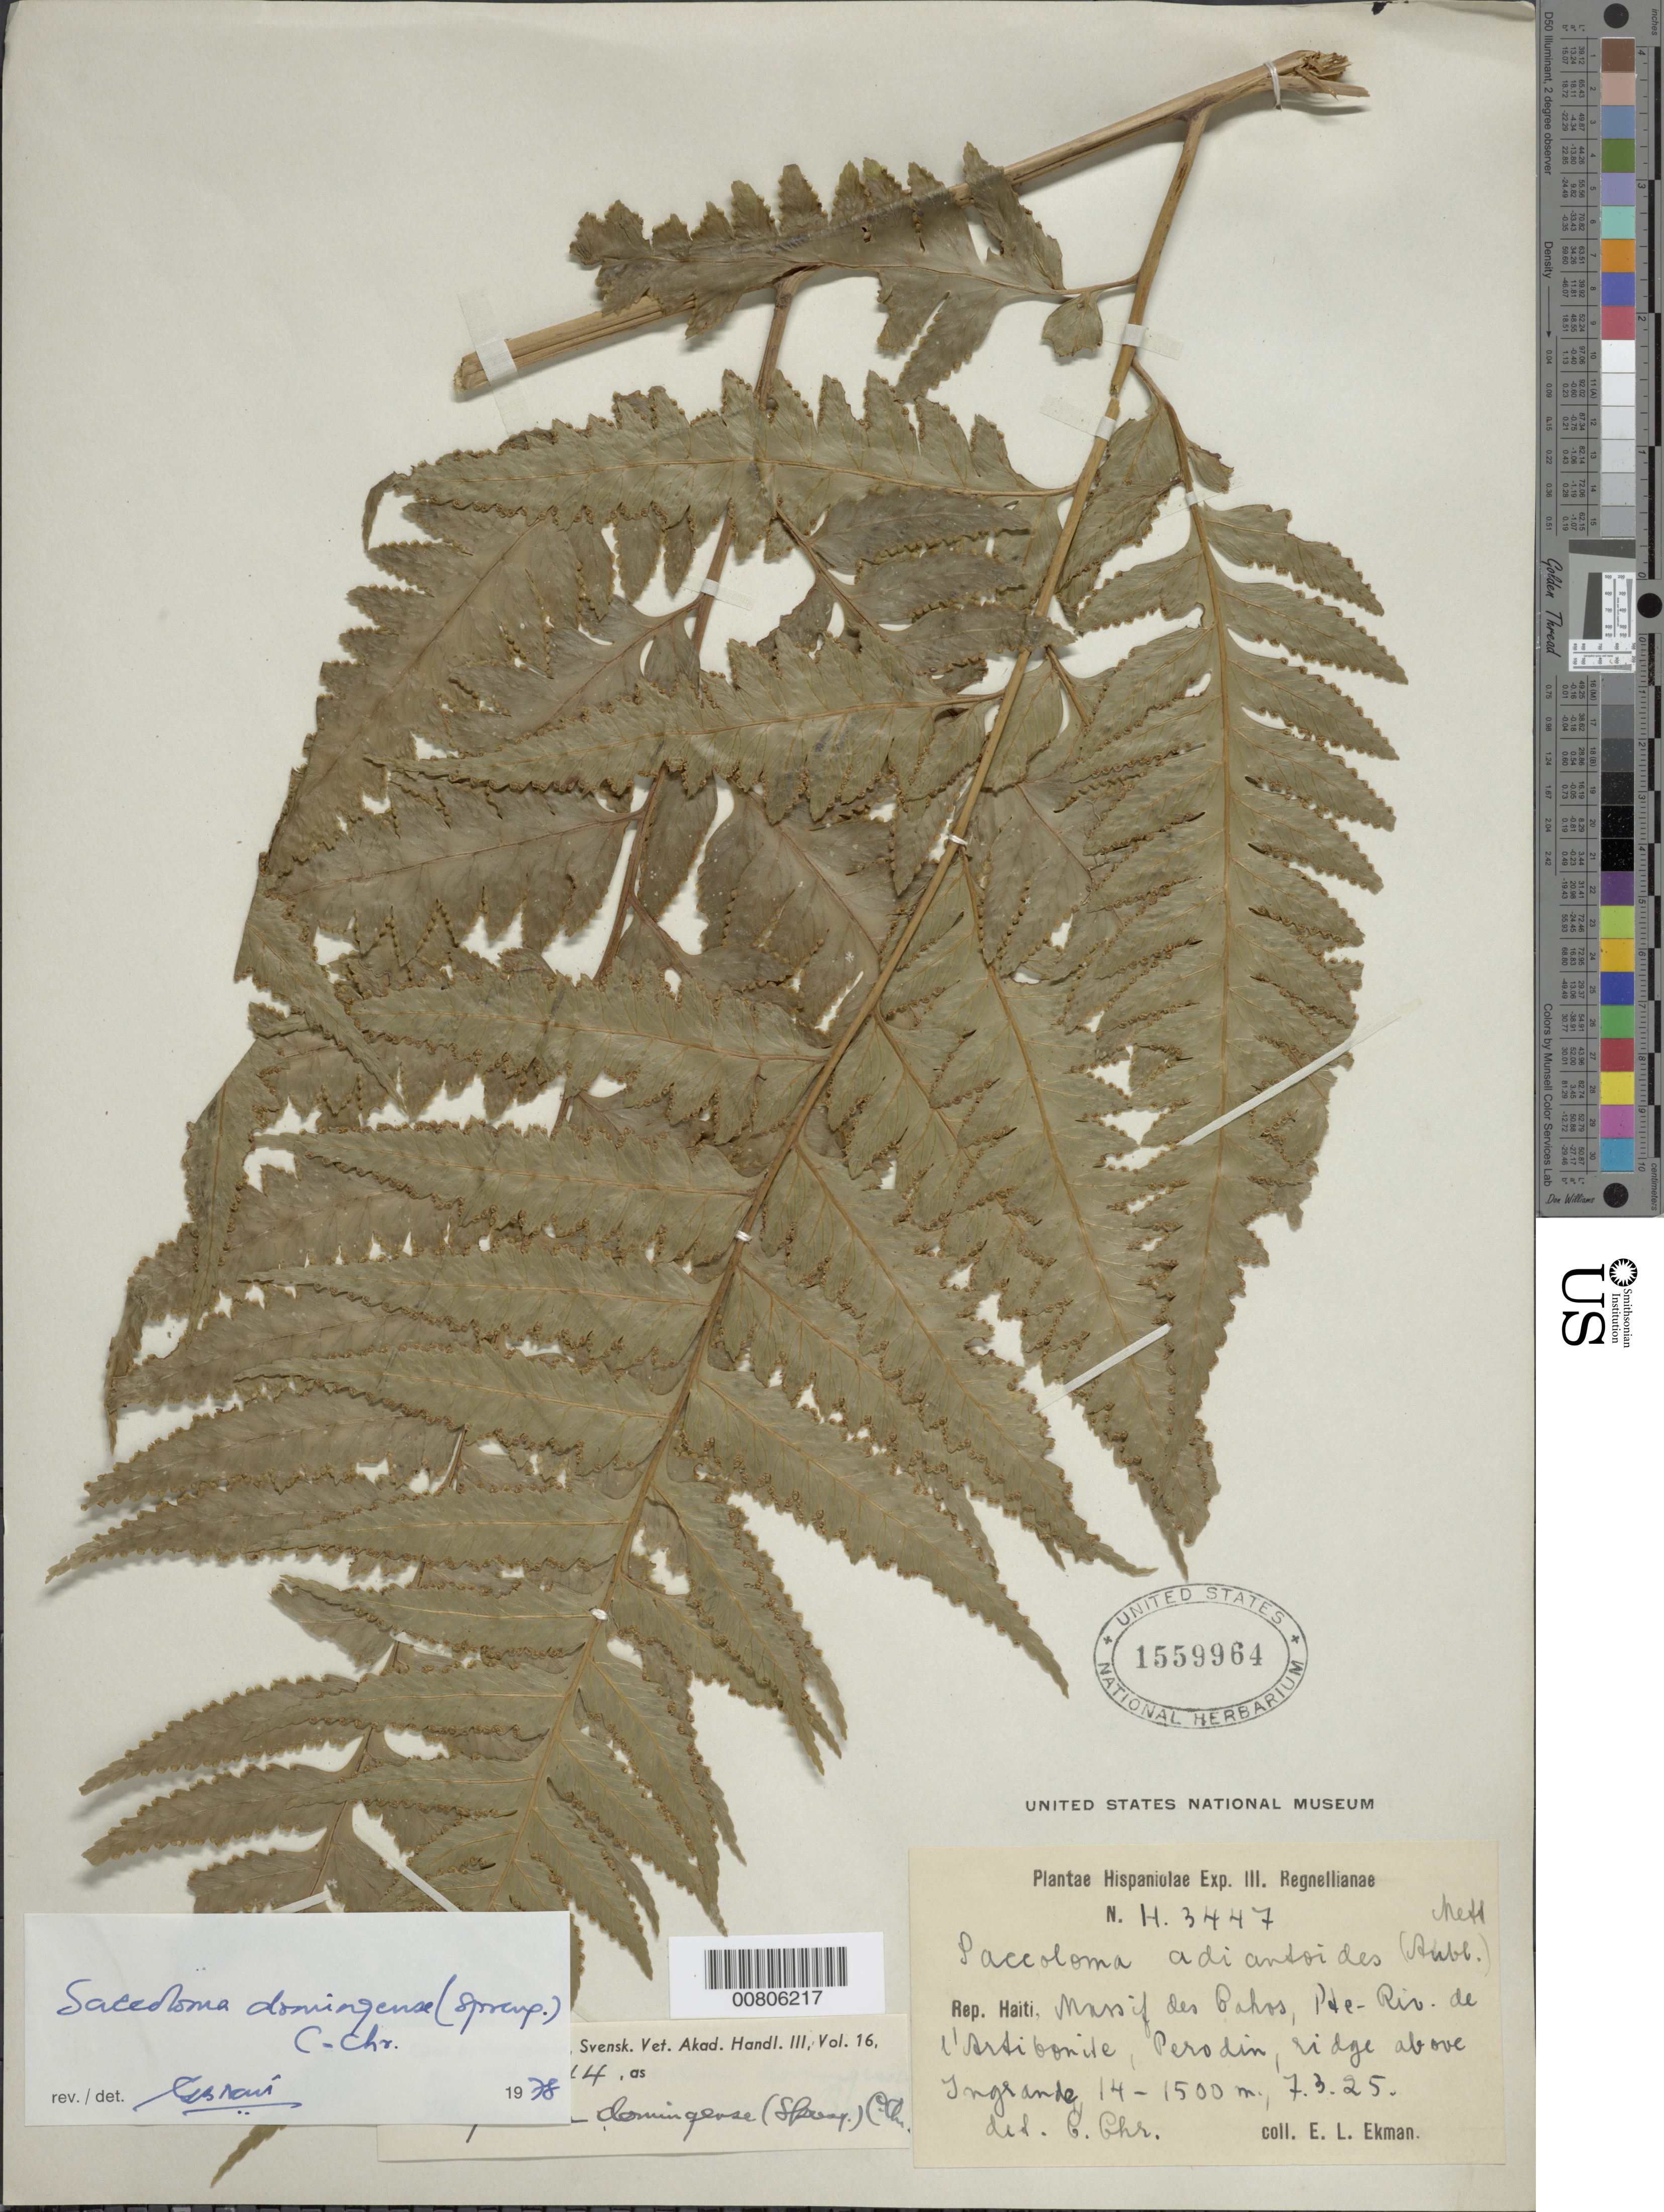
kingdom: Plantae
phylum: Tracheophyta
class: Polypodiopsida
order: Polypodiales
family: Saccolomataceae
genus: Saccoloma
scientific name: Saccoloma domingense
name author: (Spreng.) C. Chr.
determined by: Nair, G. B.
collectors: E. L. Ekman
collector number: H 1559964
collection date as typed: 07 Mar 1925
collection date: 1925-03-07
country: Haiti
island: Hispaniola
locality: Massif des Cahos, Pte. Riv. De l'Artibonite, Perodin, above Ingrande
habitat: Ridge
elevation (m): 1400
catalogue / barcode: US 1559964